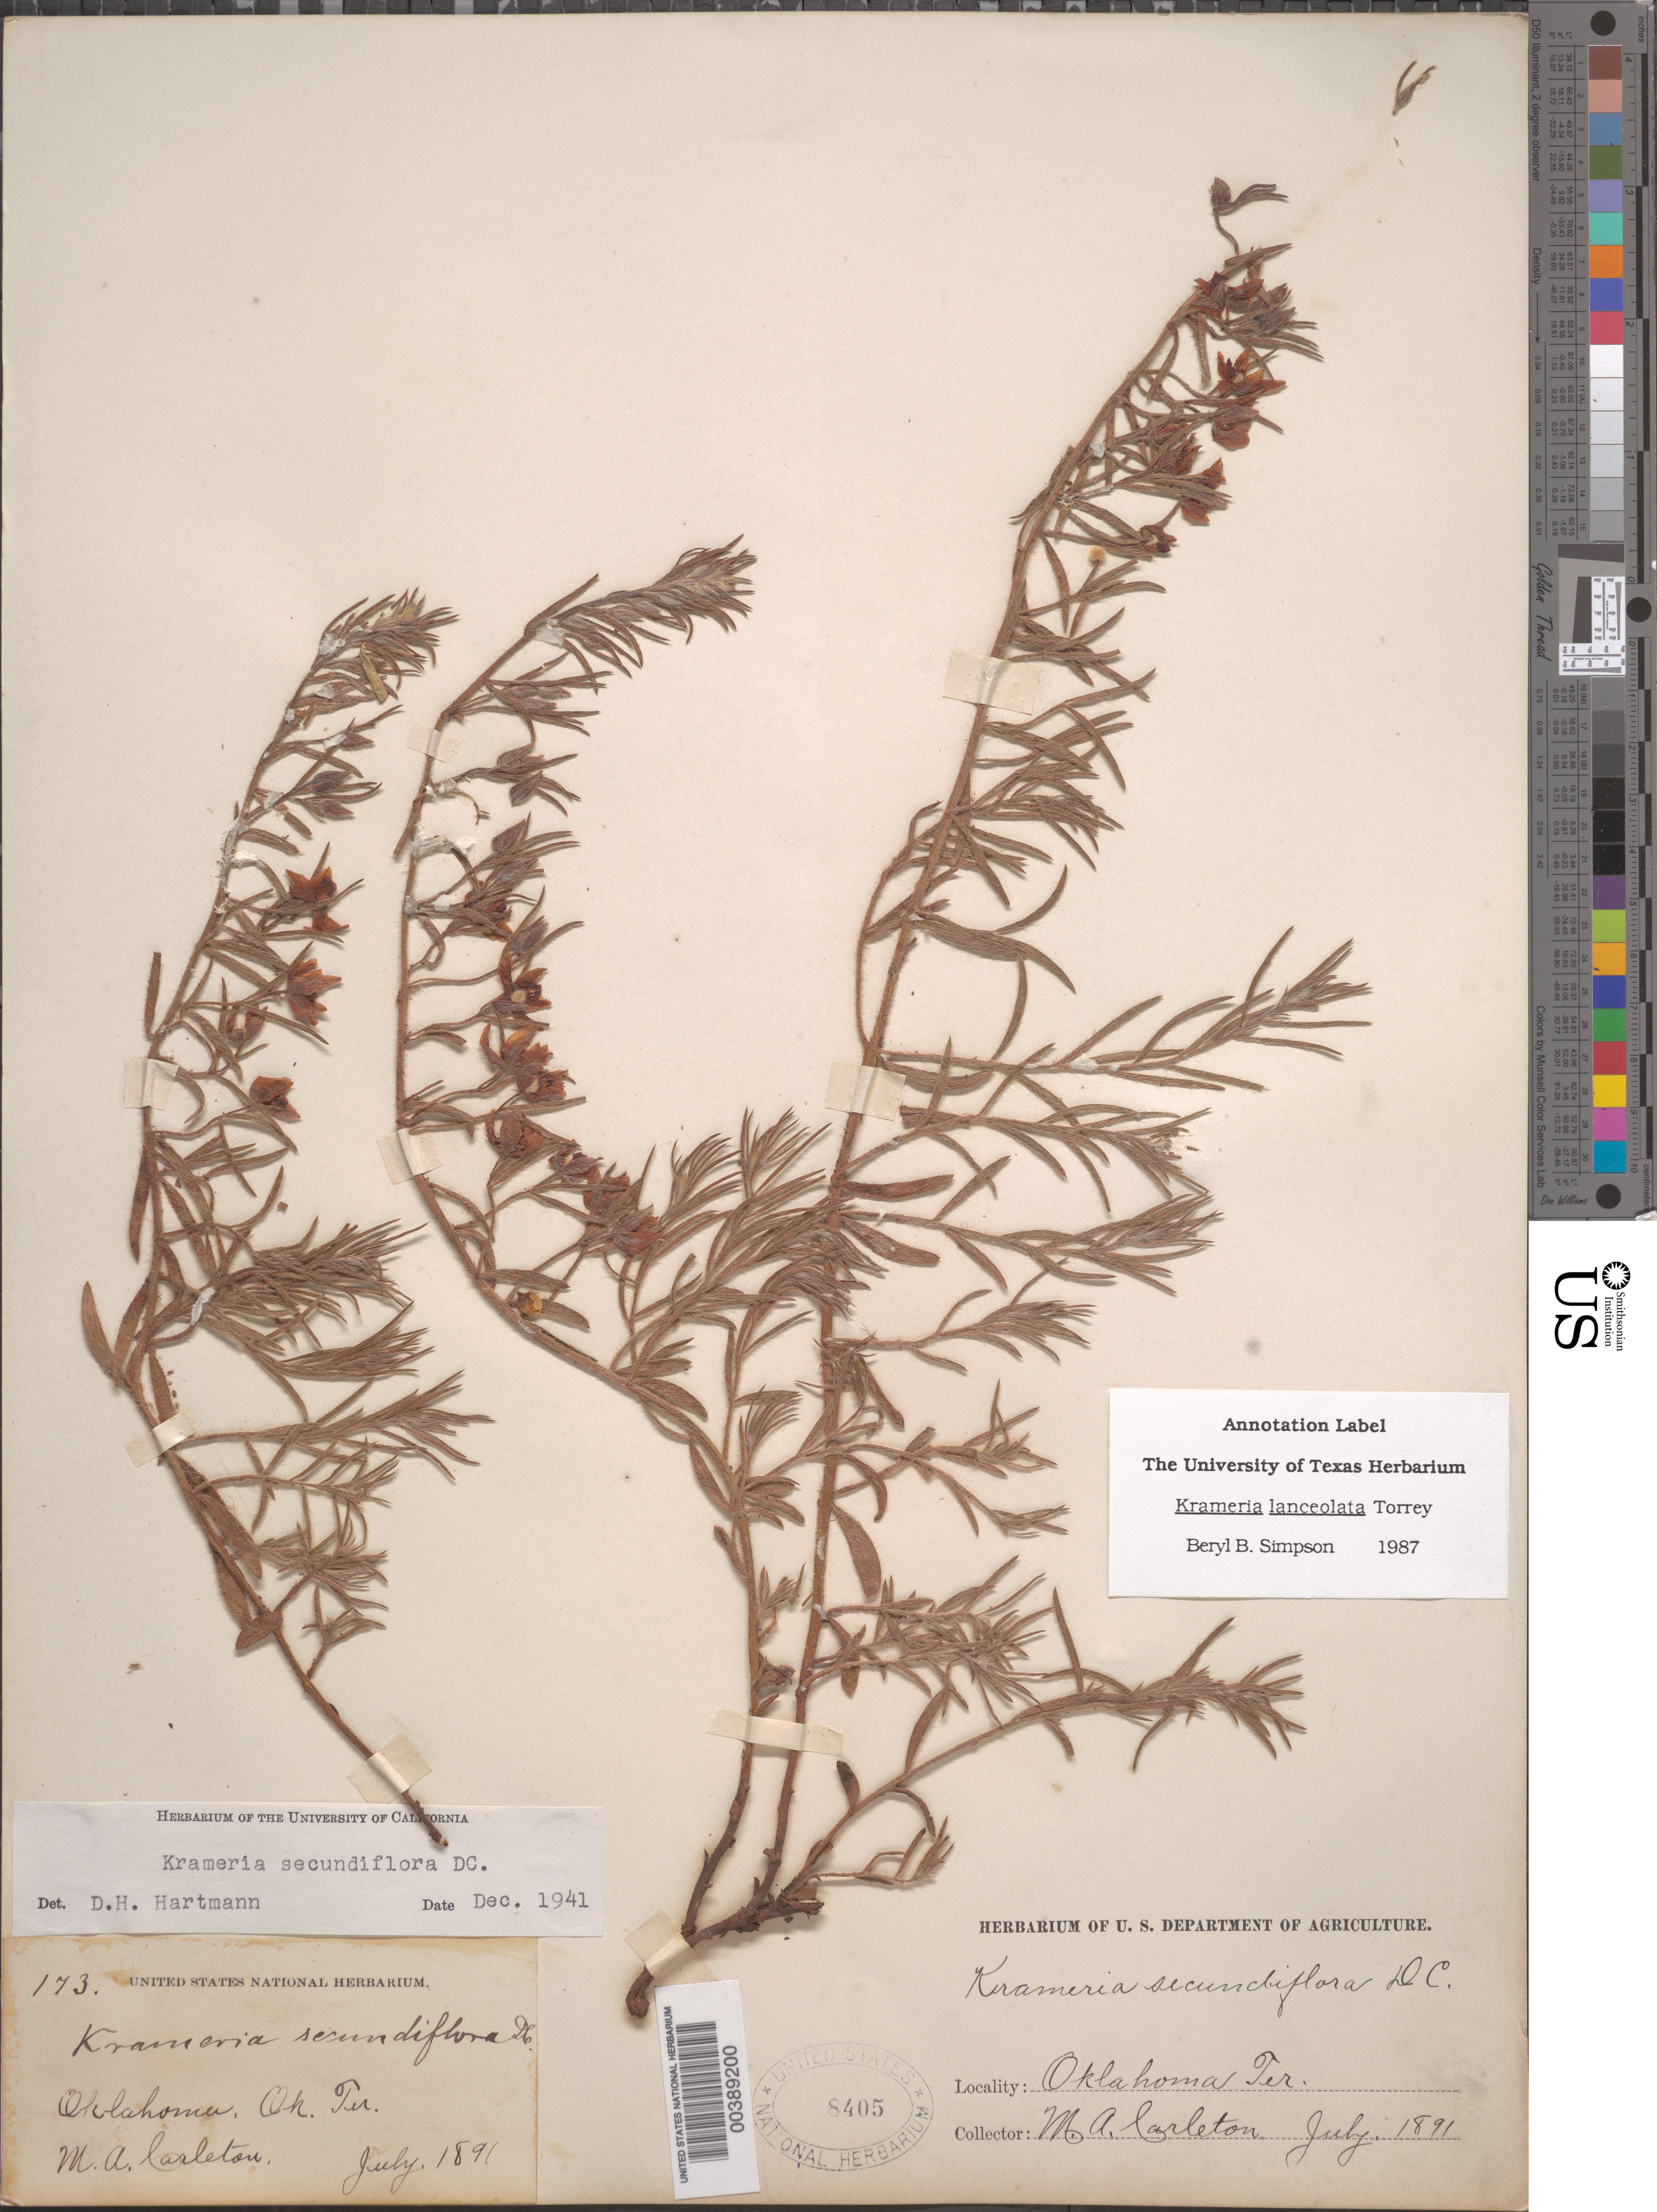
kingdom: Plantae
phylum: Tracheophyta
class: Magnoliopsida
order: Zygophyllales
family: Krameriaceae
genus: Krameria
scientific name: Krameria lanceolata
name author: Torr.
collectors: M. A. Carleton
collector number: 173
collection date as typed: Jul 1891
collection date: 1891-07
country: United States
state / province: Oklahoma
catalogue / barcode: US 8405